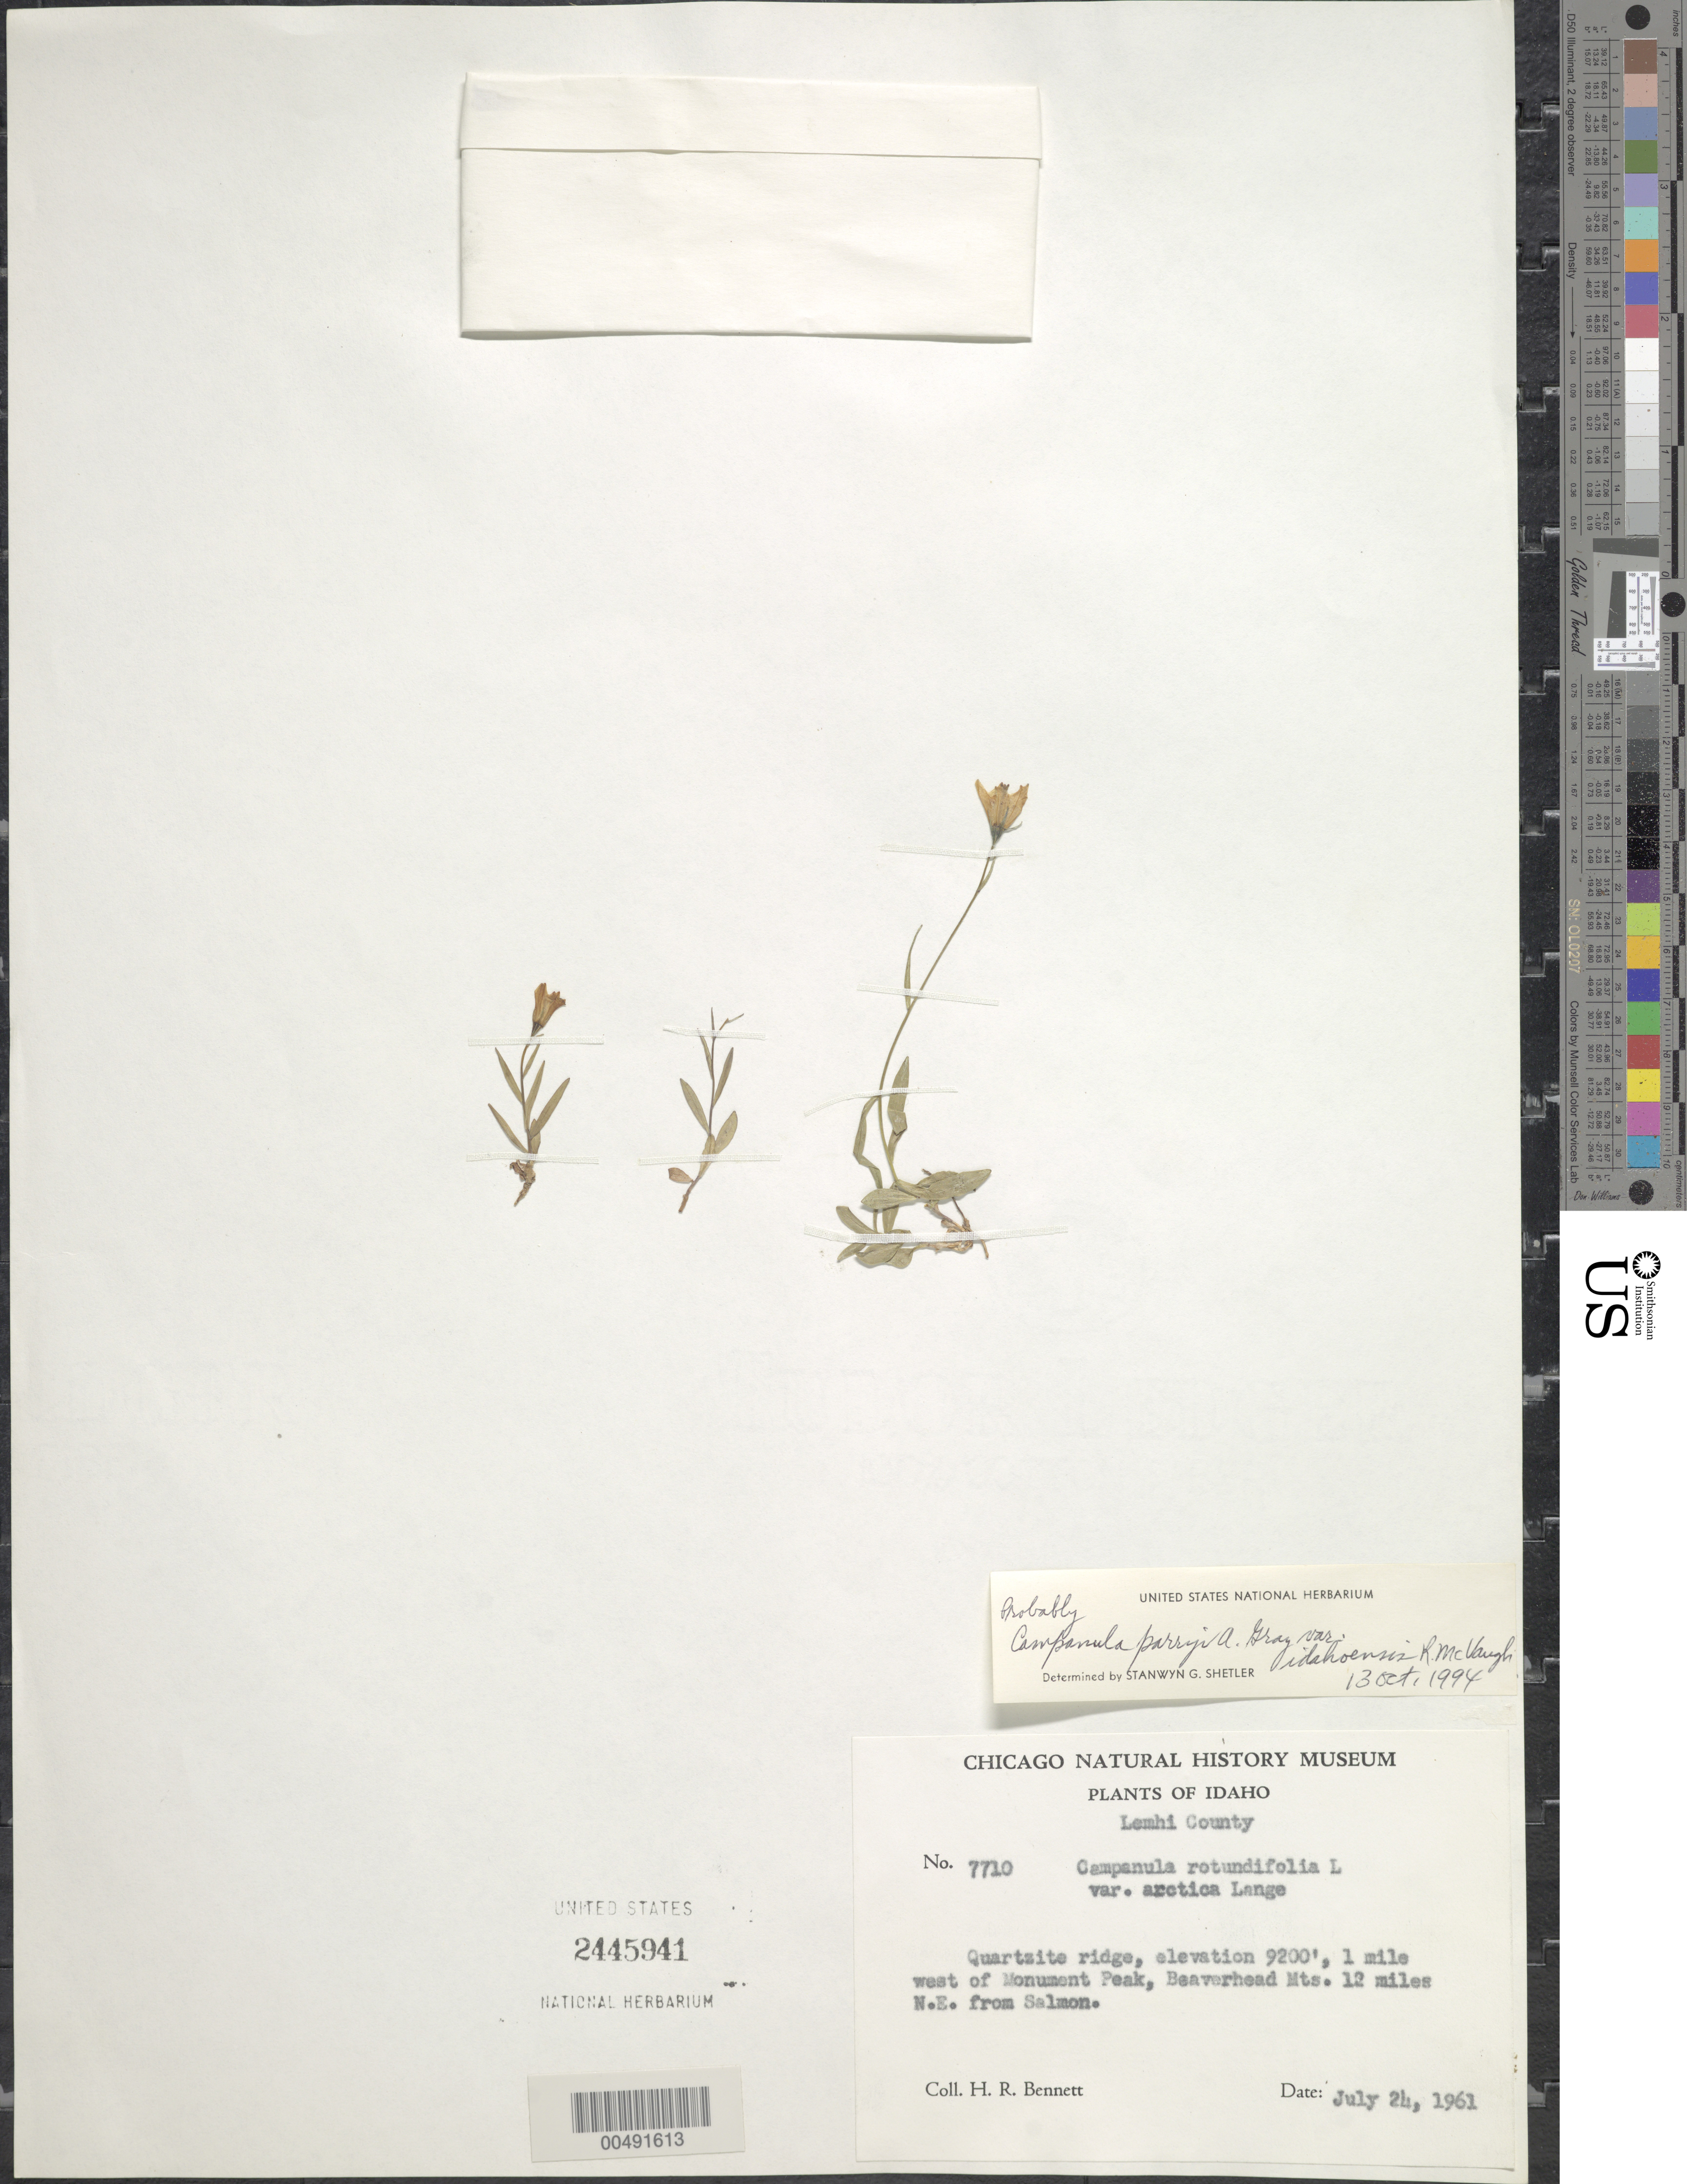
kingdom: Plantae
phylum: Tracheophyta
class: Magnoliopsida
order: Asterales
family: Campanulaceae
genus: Campanula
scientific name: Campanula rotundifolia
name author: L.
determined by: Shetler, Stanwyn G., (US), NMNH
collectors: H. R. Bennett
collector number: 7710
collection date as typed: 24 Jul 1961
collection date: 1961-07-24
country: United States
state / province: Idaho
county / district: Lemhi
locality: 1 mi. W of Monument Peak, Beaverhead Mts., 12 mi. NE of Salmon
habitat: quartzite ridge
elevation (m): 2804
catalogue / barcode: US 2445941